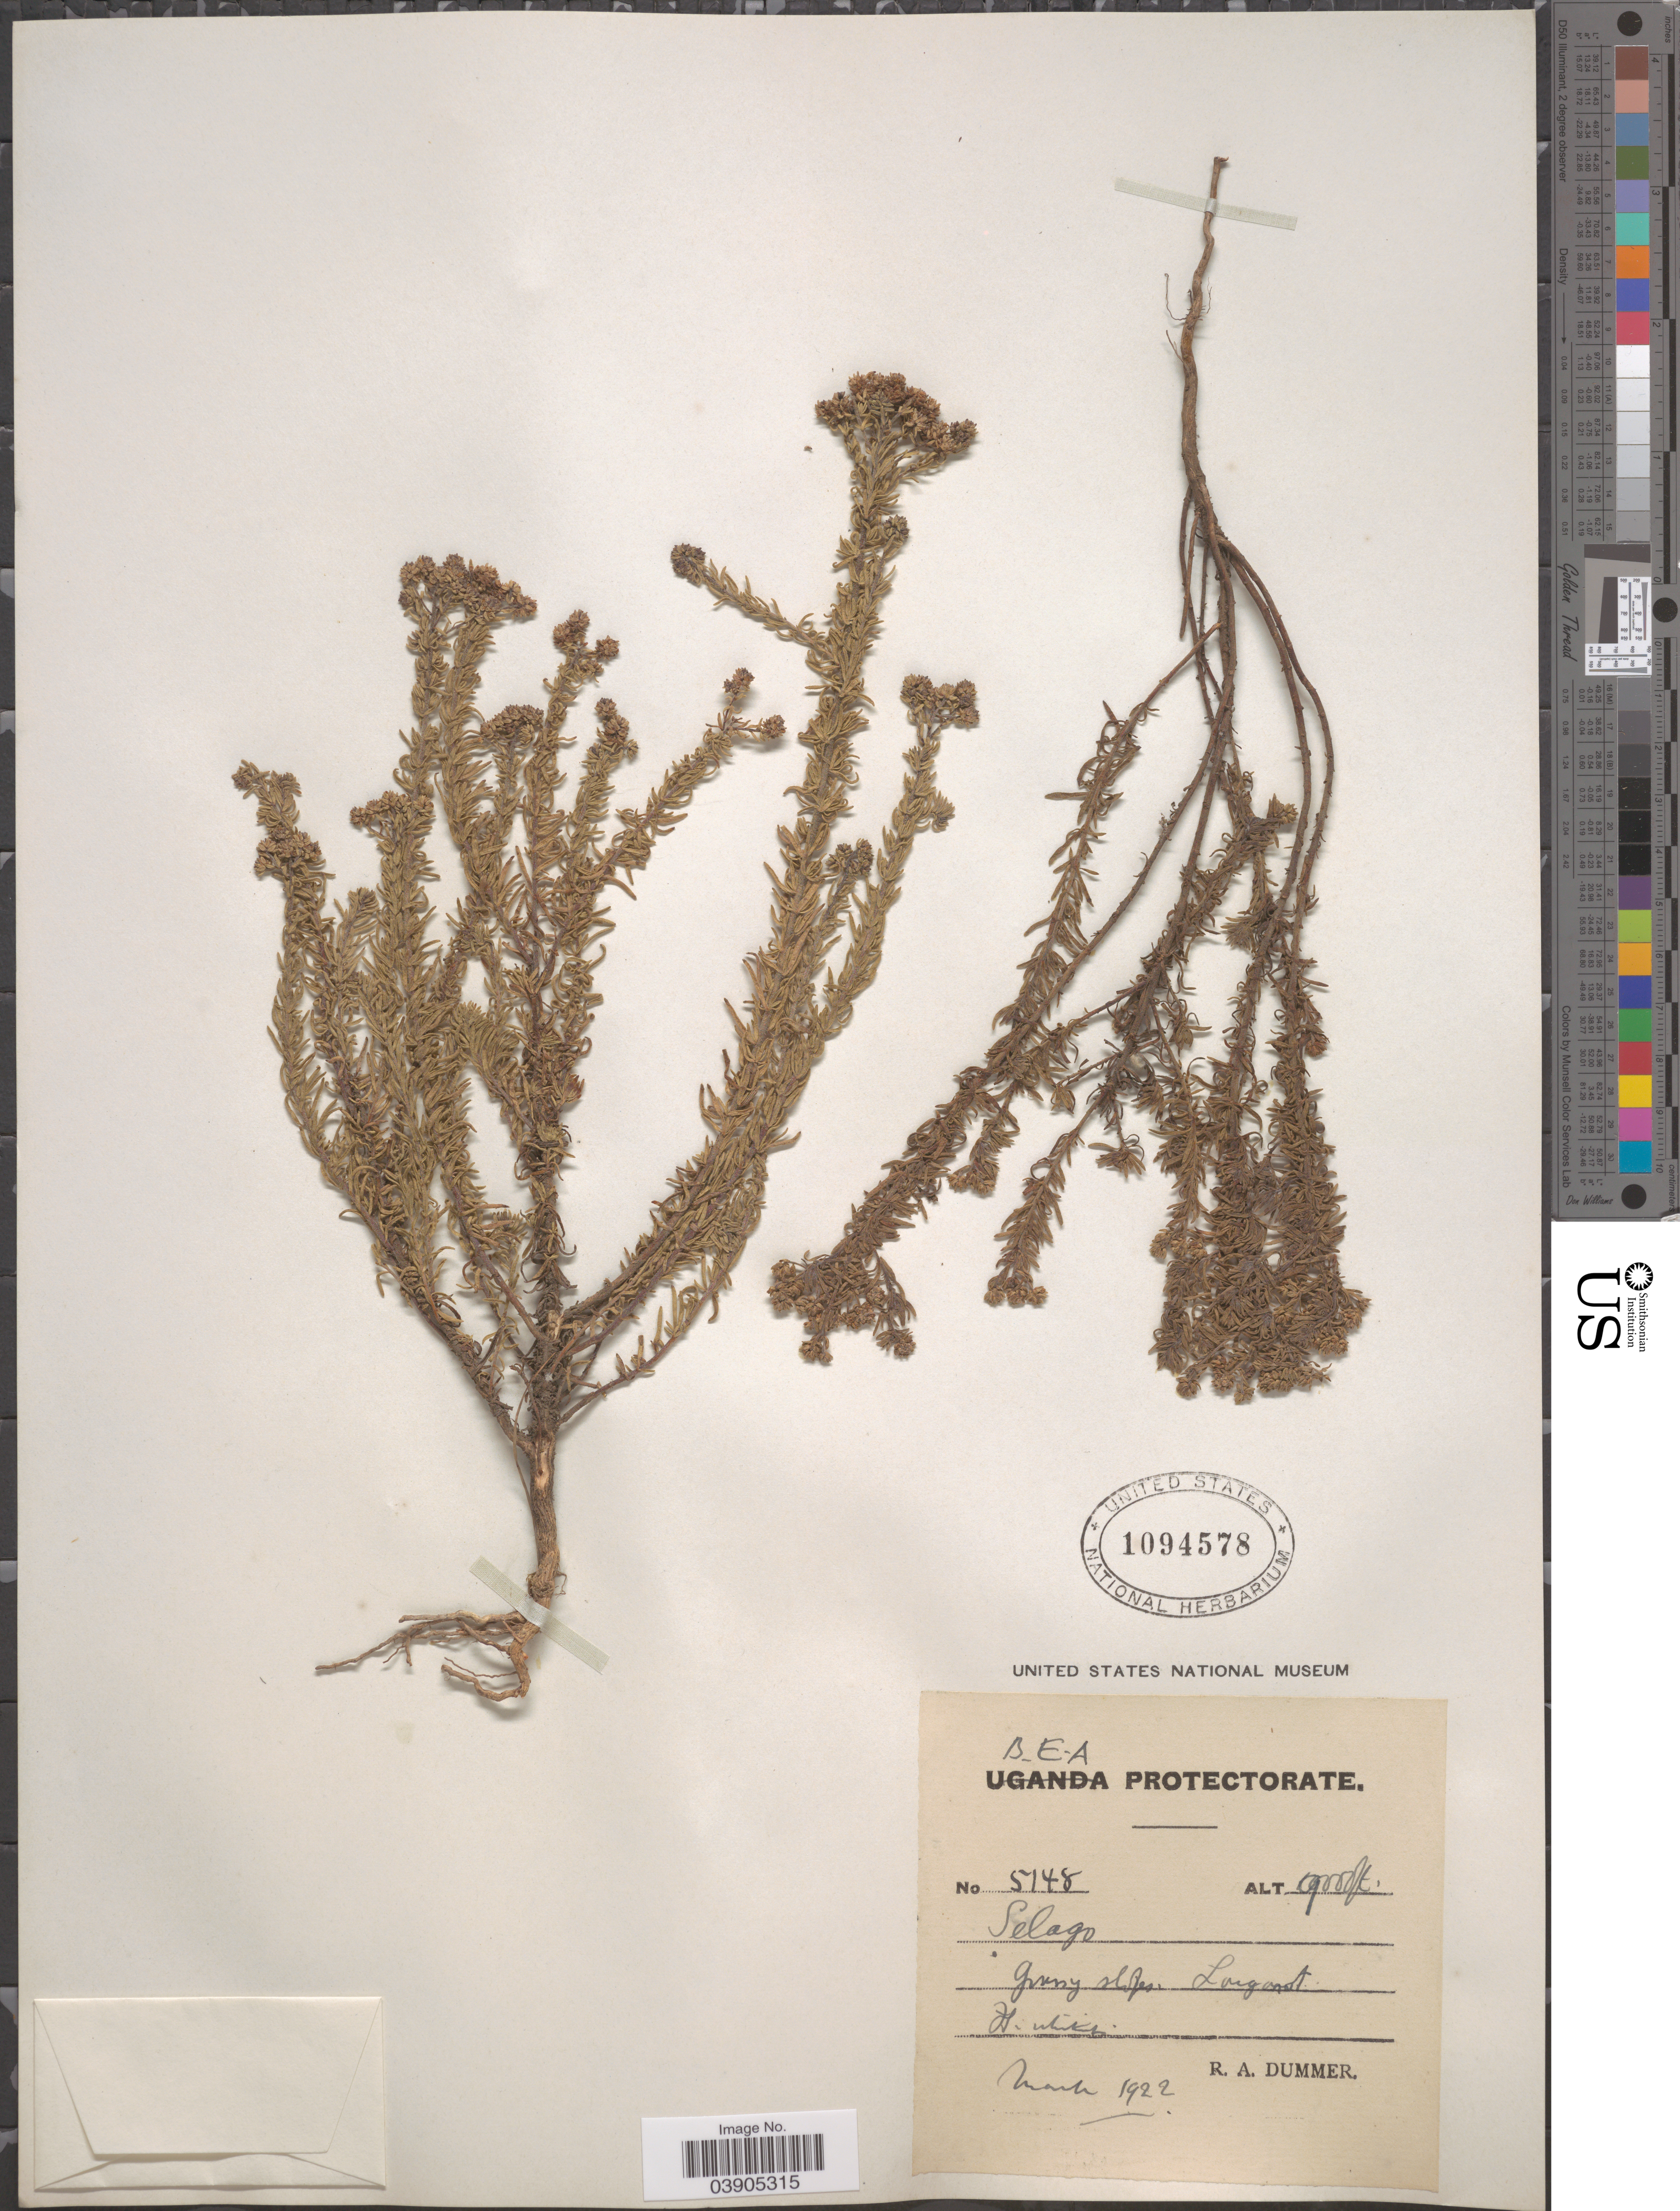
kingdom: Plantae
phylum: Tracheophyta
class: Magnoliopsida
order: Lamiales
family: Scrophulariaceae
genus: Selago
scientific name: Selago sp.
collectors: R. Dümmer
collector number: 5148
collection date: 1922-03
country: Kenya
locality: B.E.A Protectorate. Longonot.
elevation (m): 2743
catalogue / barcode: US 1094578